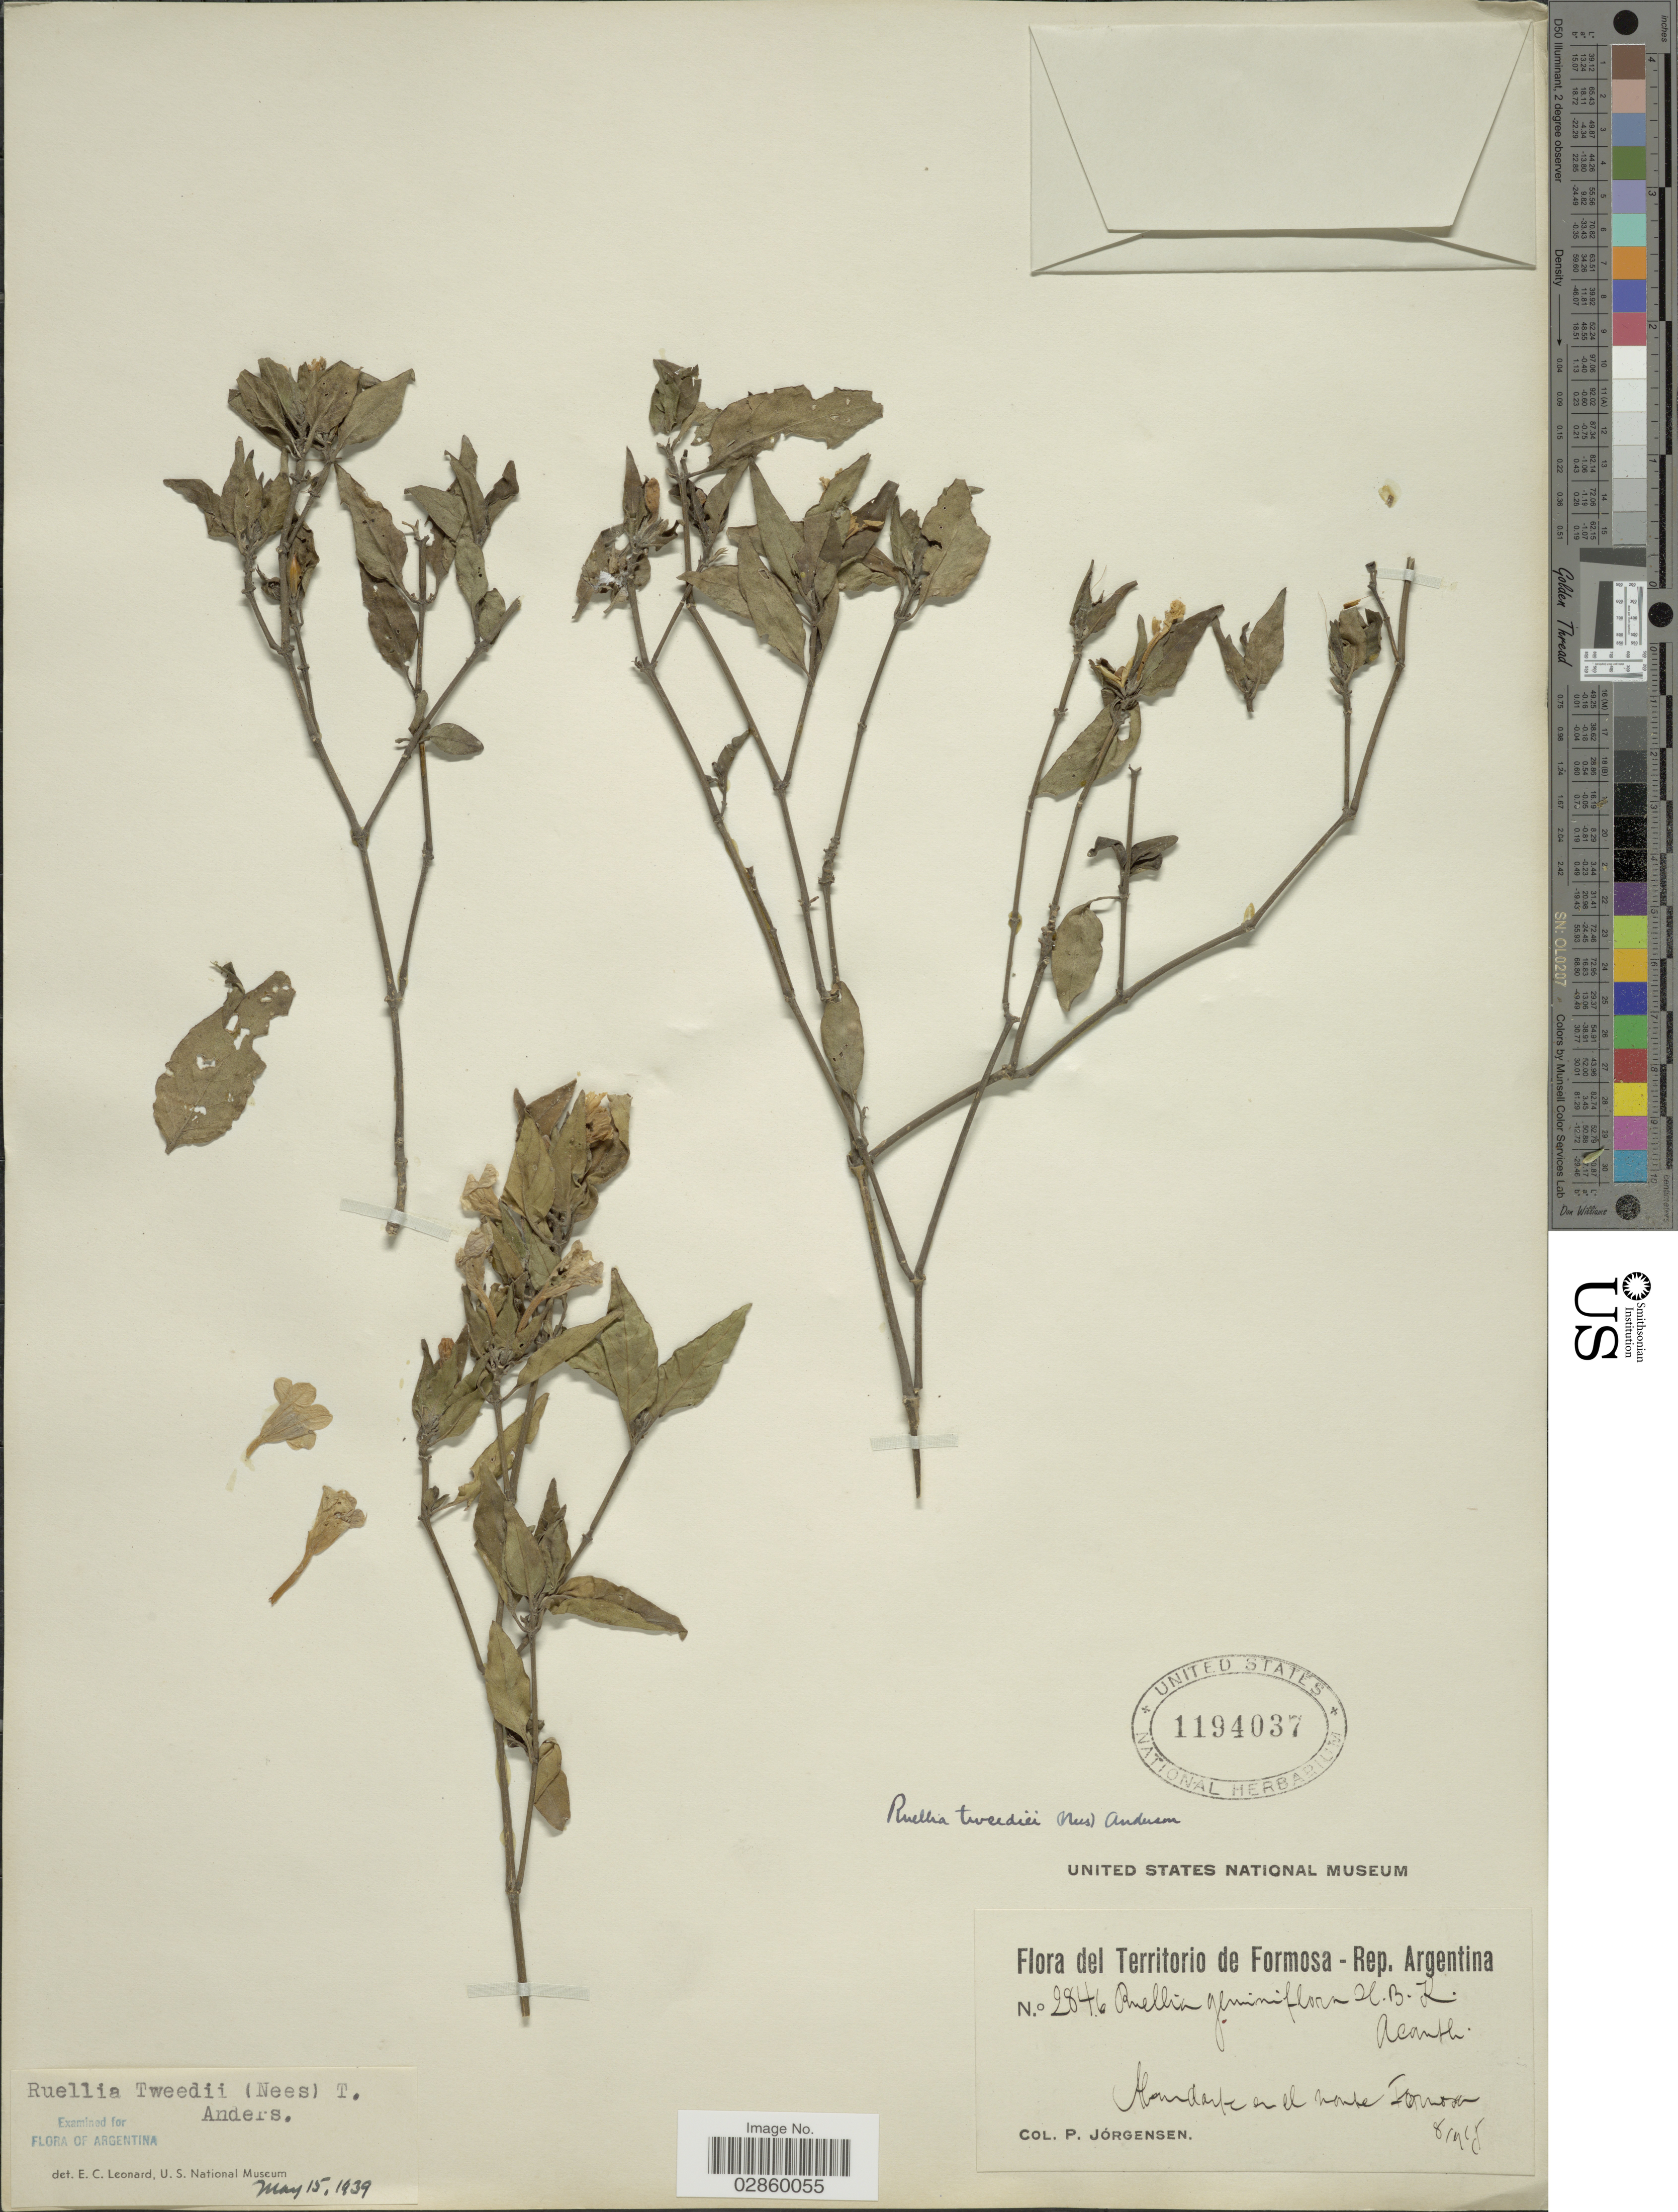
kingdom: Plantae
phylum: Tracheophyta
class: Magnoliopsida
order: Lamiales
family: Acanthaceae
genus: Ruellia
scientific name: Ruellia erythropus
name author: (Nees) Lindau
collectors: P. Jörgensen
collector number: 2846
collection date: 1915-08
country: Argentina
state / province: Formosa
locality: Abundante en el norte, Formosa.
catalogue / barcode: US 1194037